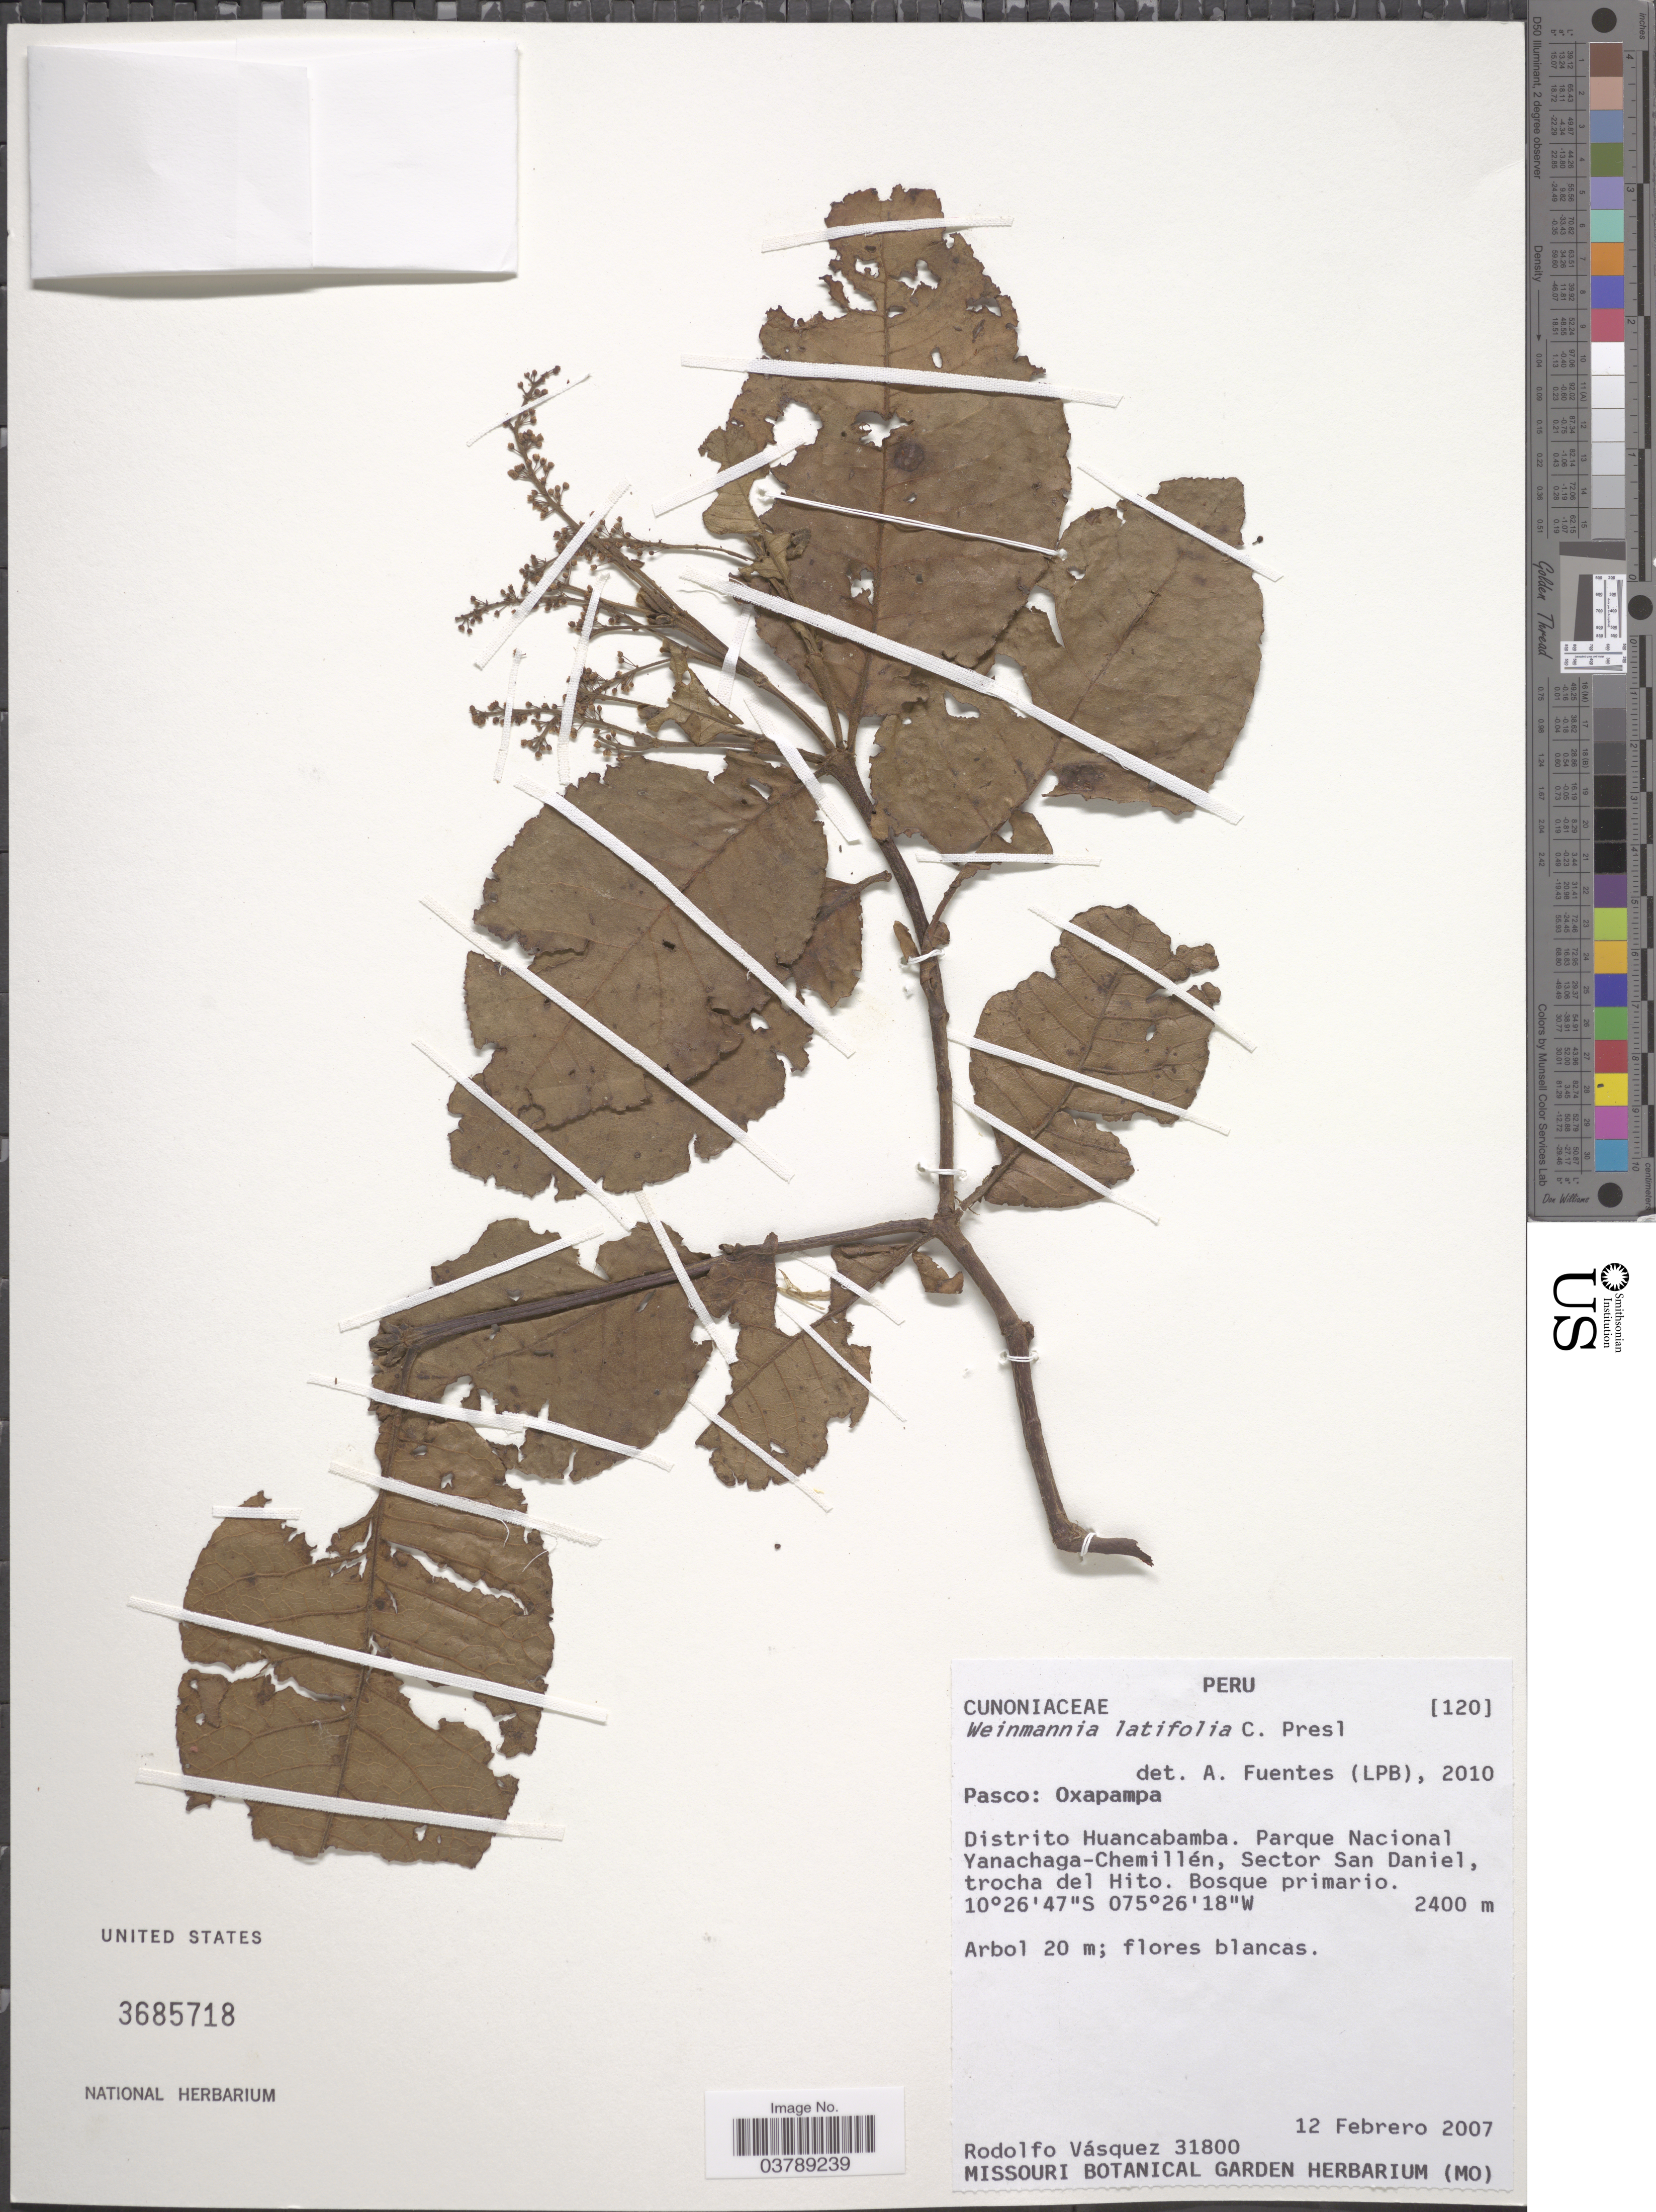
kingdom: Plantae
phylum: Tracheophyta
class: Magnoliopsida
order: Oxalidales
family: Cunoniaceae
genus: Weinmannia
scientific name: Weinmannia latifolia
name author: C. Presl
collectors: R. Vásquez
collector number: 31800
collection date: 2007-02-12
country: Peru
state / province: Pasco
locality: Oxapampa. Distrito Huancabamba. Parque Nacional Yanachaga-Chemillén, Sector San Daniel, trocha del Hito.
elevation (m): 2400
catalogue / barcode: US 3685718